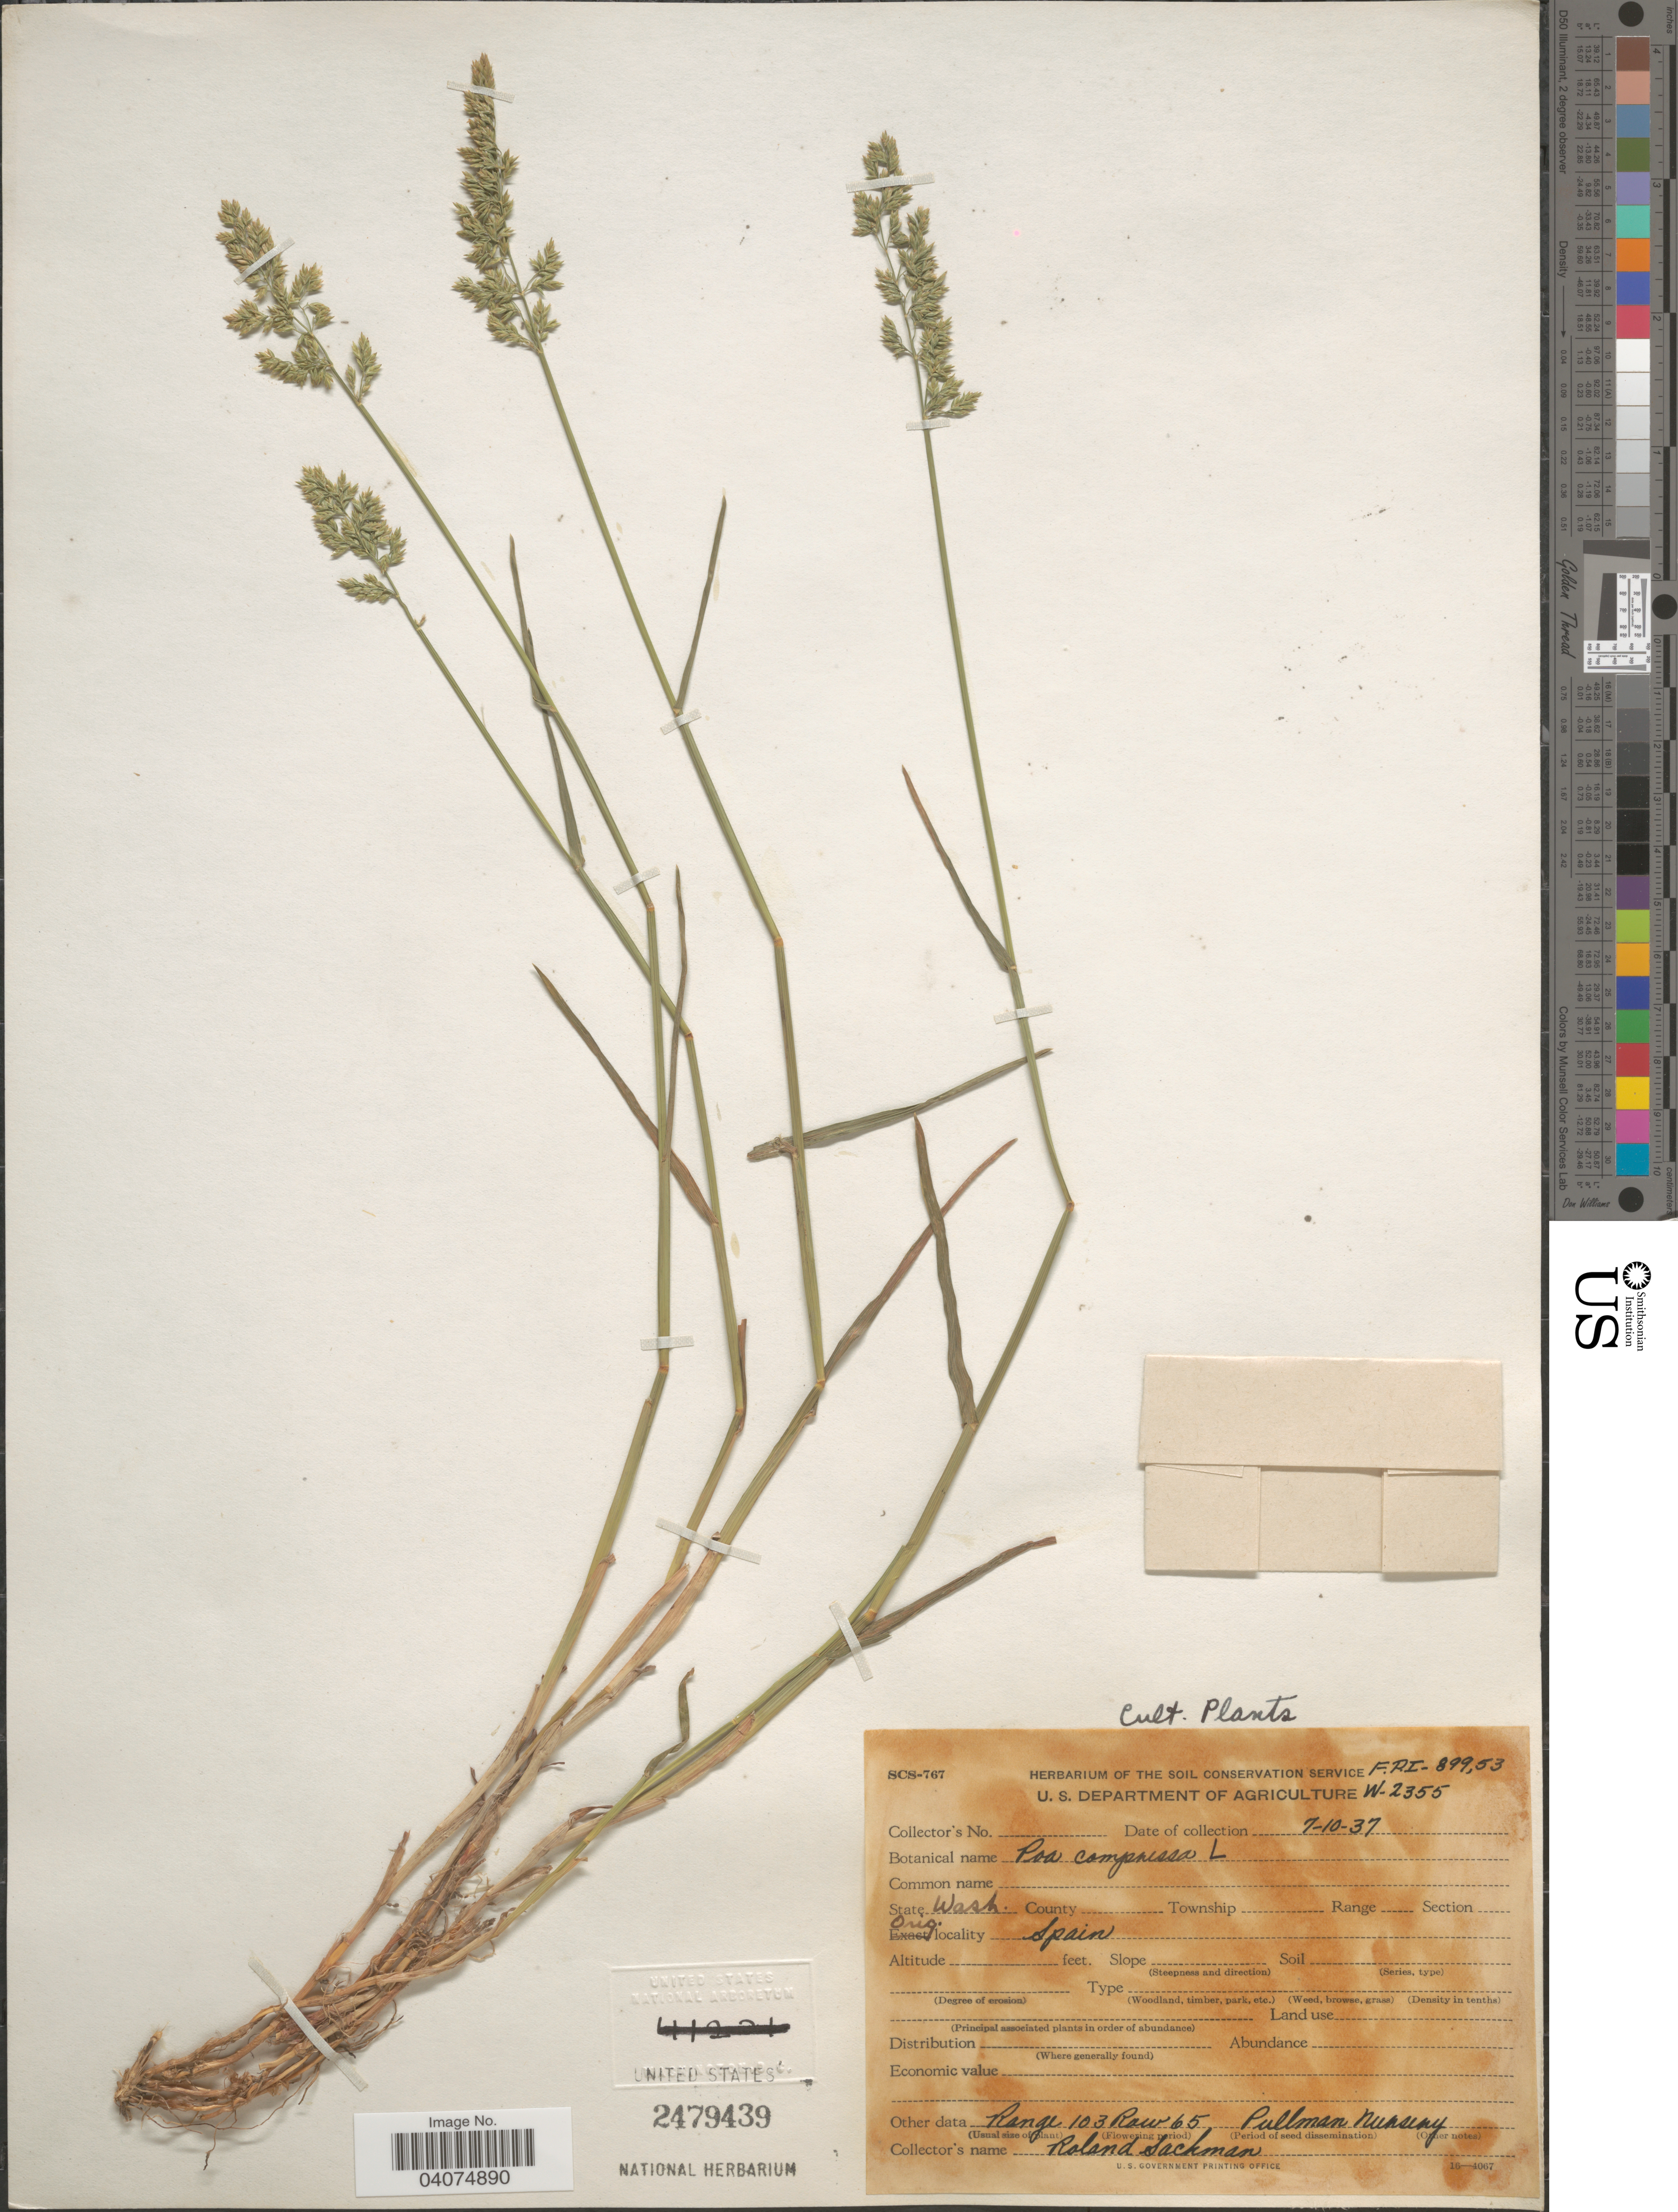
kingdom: Plantae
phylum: Tracheophyta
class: Liliopsida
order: Poales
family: Poaceae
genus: Poa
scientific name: Poa compressa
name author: L.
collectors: R. Sackman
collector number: FPI-89953/W-2355?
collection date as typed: Transcribed d/m/y: 10/7/37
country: United States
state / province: Washington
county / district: Whitman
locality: Range 103 Row 65 Pullman Nursery.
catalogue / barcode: US 2479439